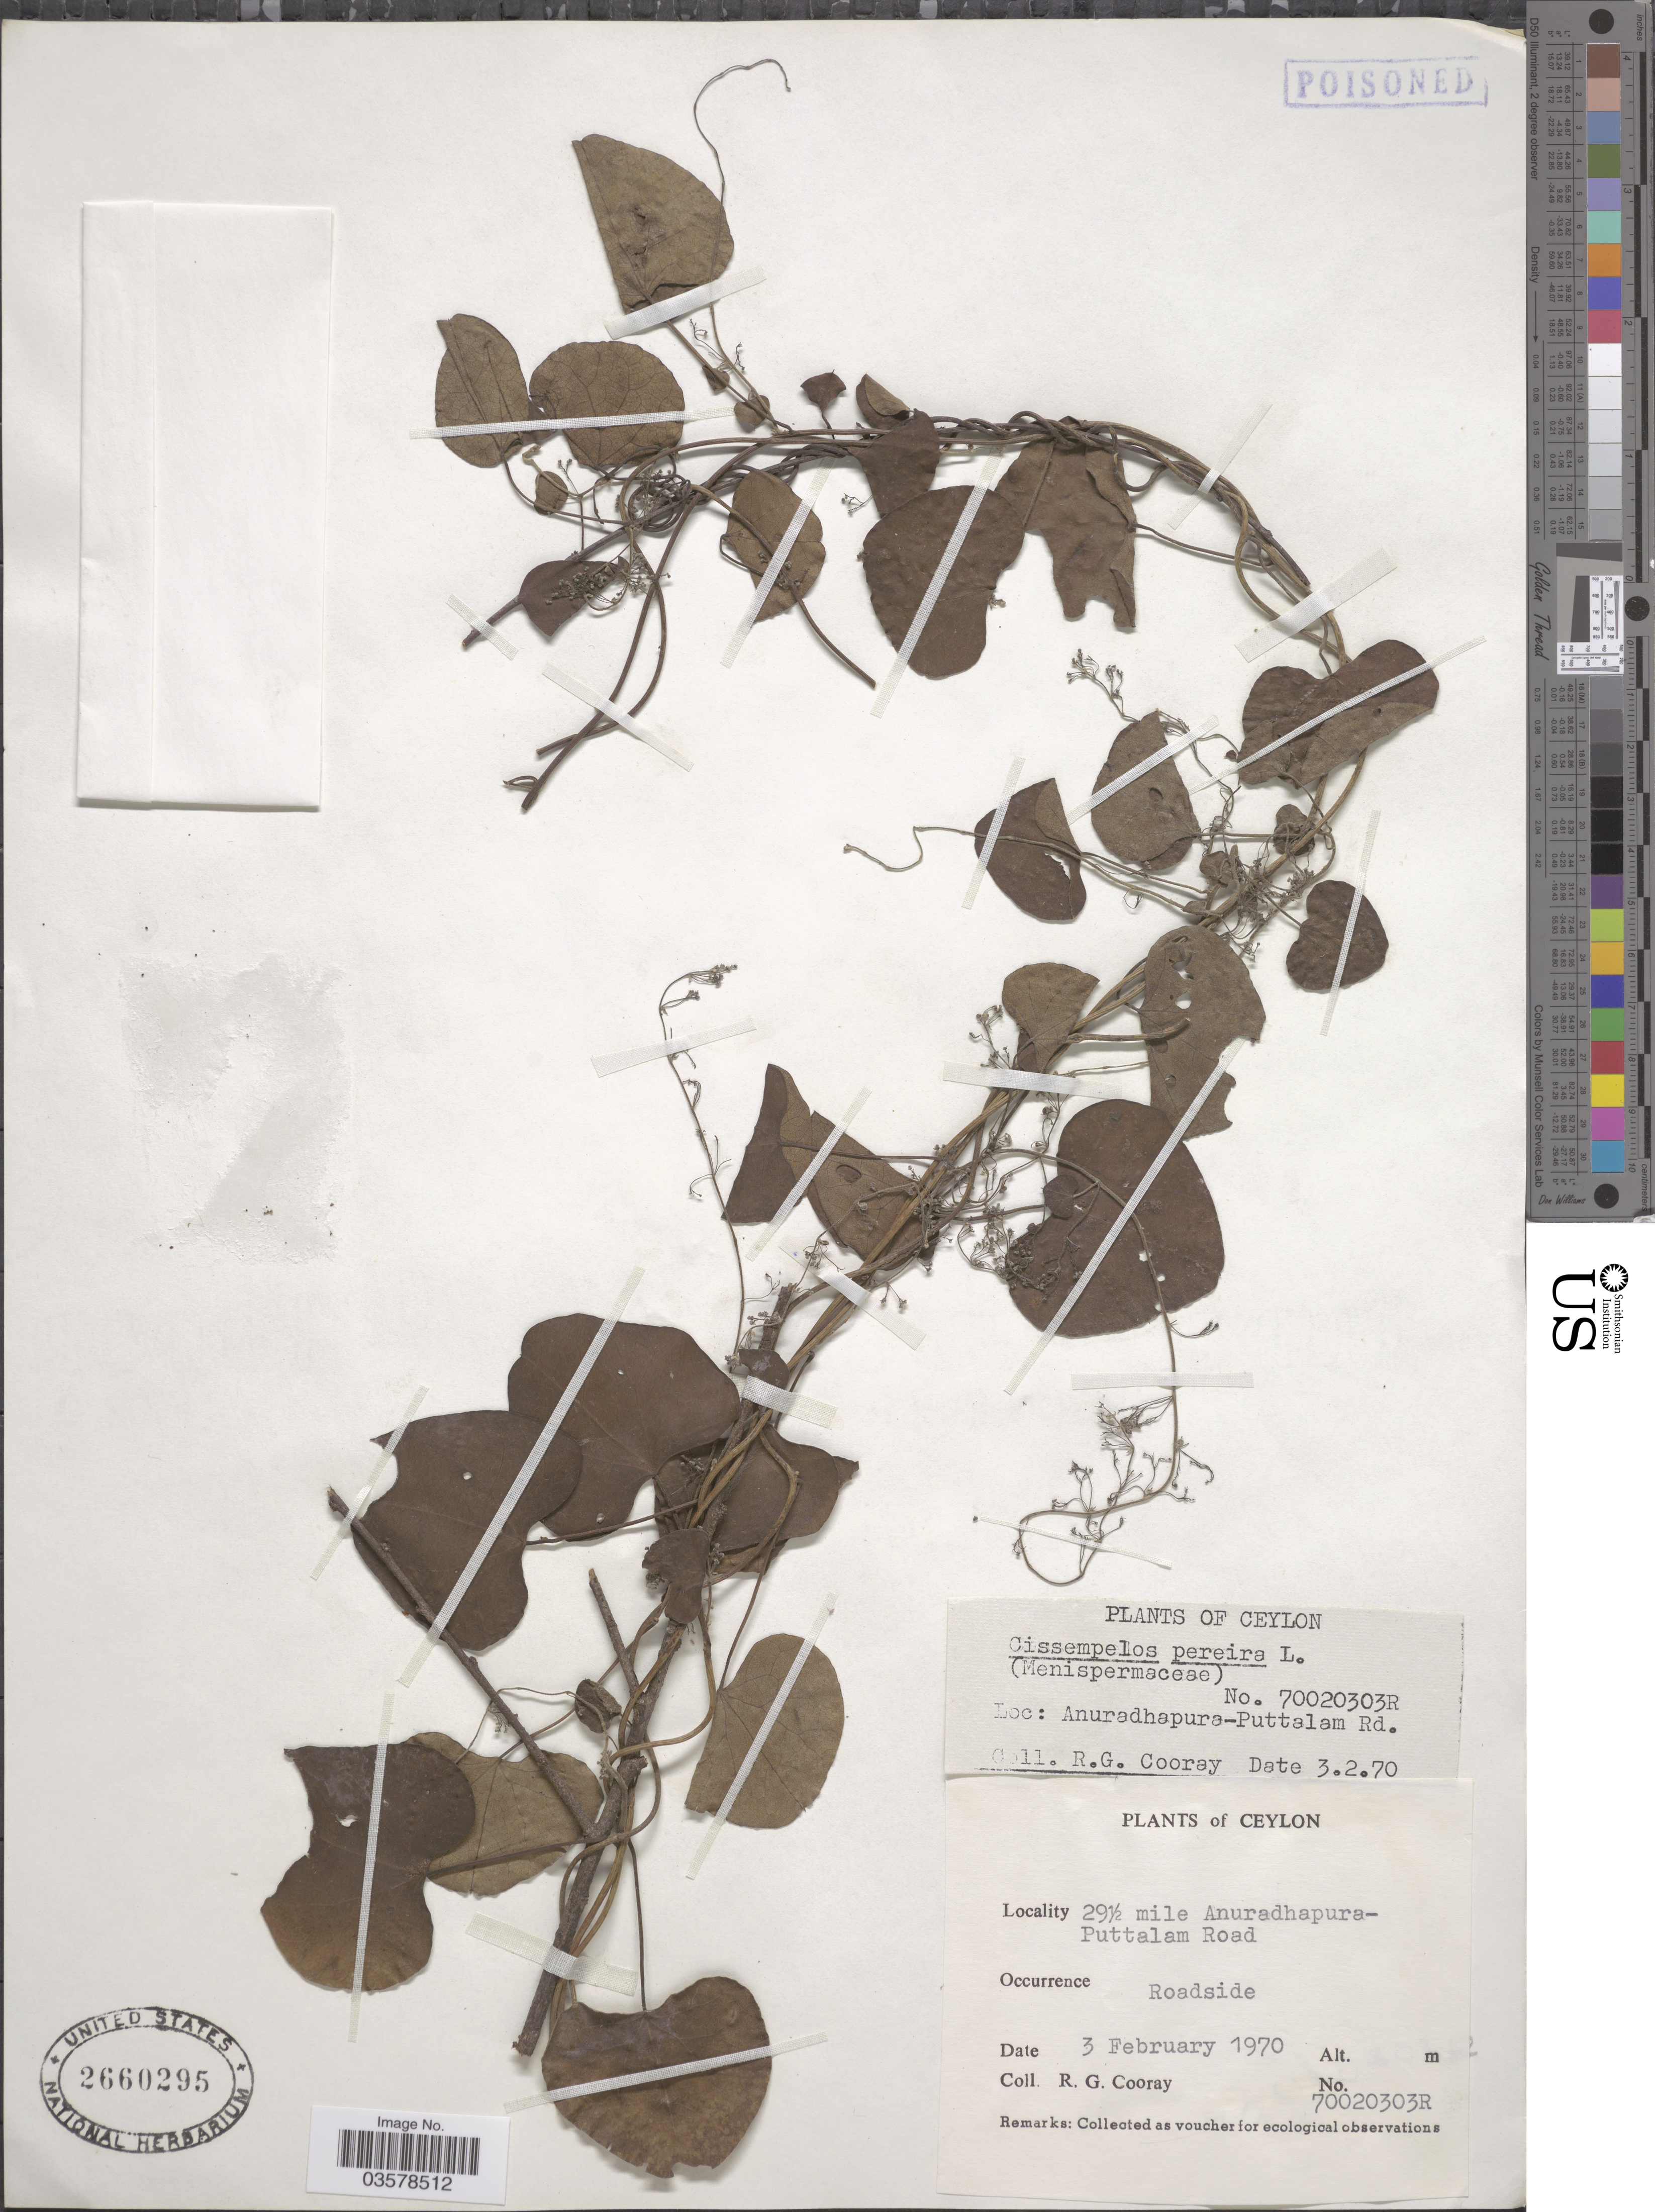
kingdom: Plantae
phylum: Tracheophyta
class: Magnoliopsida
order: Ranunculales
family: Menispermaceae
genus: Cissampelos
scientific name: Cissampelos pareira var. hirsuta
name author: (Buch.-Ham. ex DC.) Forman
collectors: R. Cooray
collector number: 70020303R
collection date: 1970-02-03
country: Sri Lanka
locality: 29½ mile Anuradhapura-Puttalam Road. Roadside.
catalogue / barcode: US 2660295